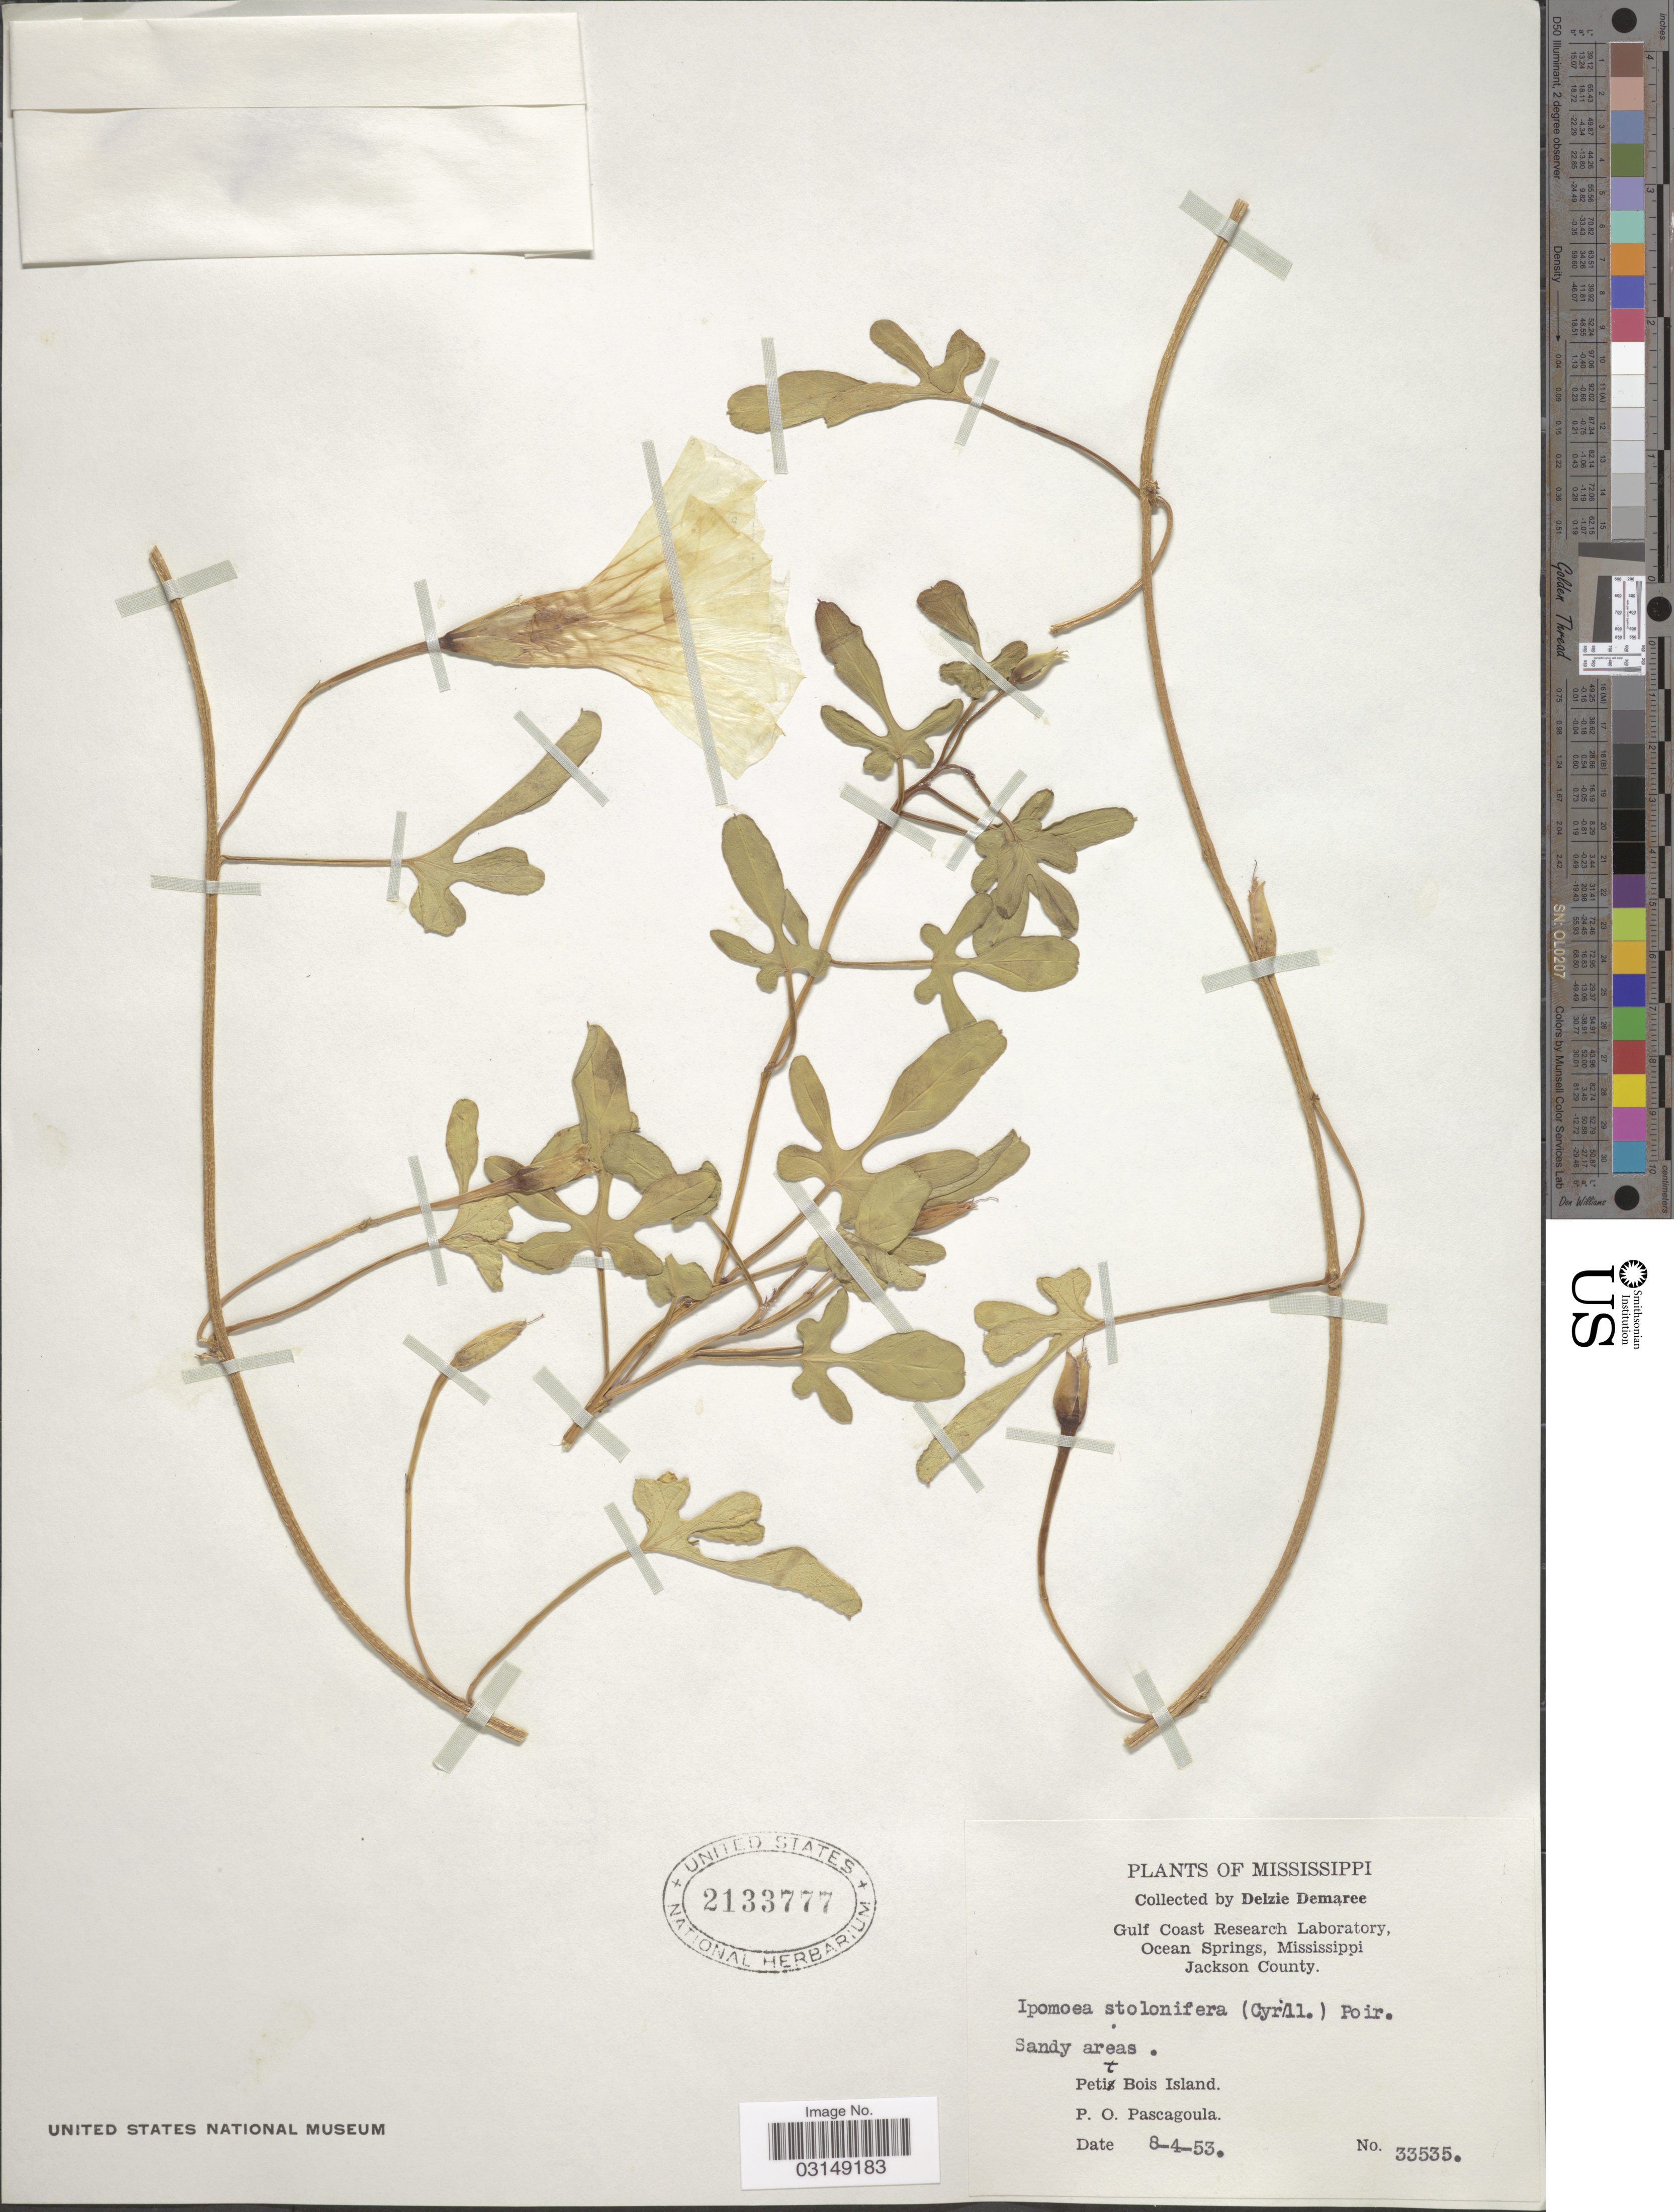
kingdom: Plantae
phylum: Tracheophyta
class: Magnoliopsida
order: Solanales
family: Convolvulaceae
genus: Ipomoea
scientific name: Ipomoea stolonifera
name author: (Cirillo) J.F. Gmel.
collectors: D. Demaree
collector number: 33535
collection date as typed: Transcribed d/m/y: 4/8/53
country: United States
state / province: Mississippi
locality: Petit Bois Island. P. O. Pascagoula.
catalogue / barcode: US 2133777